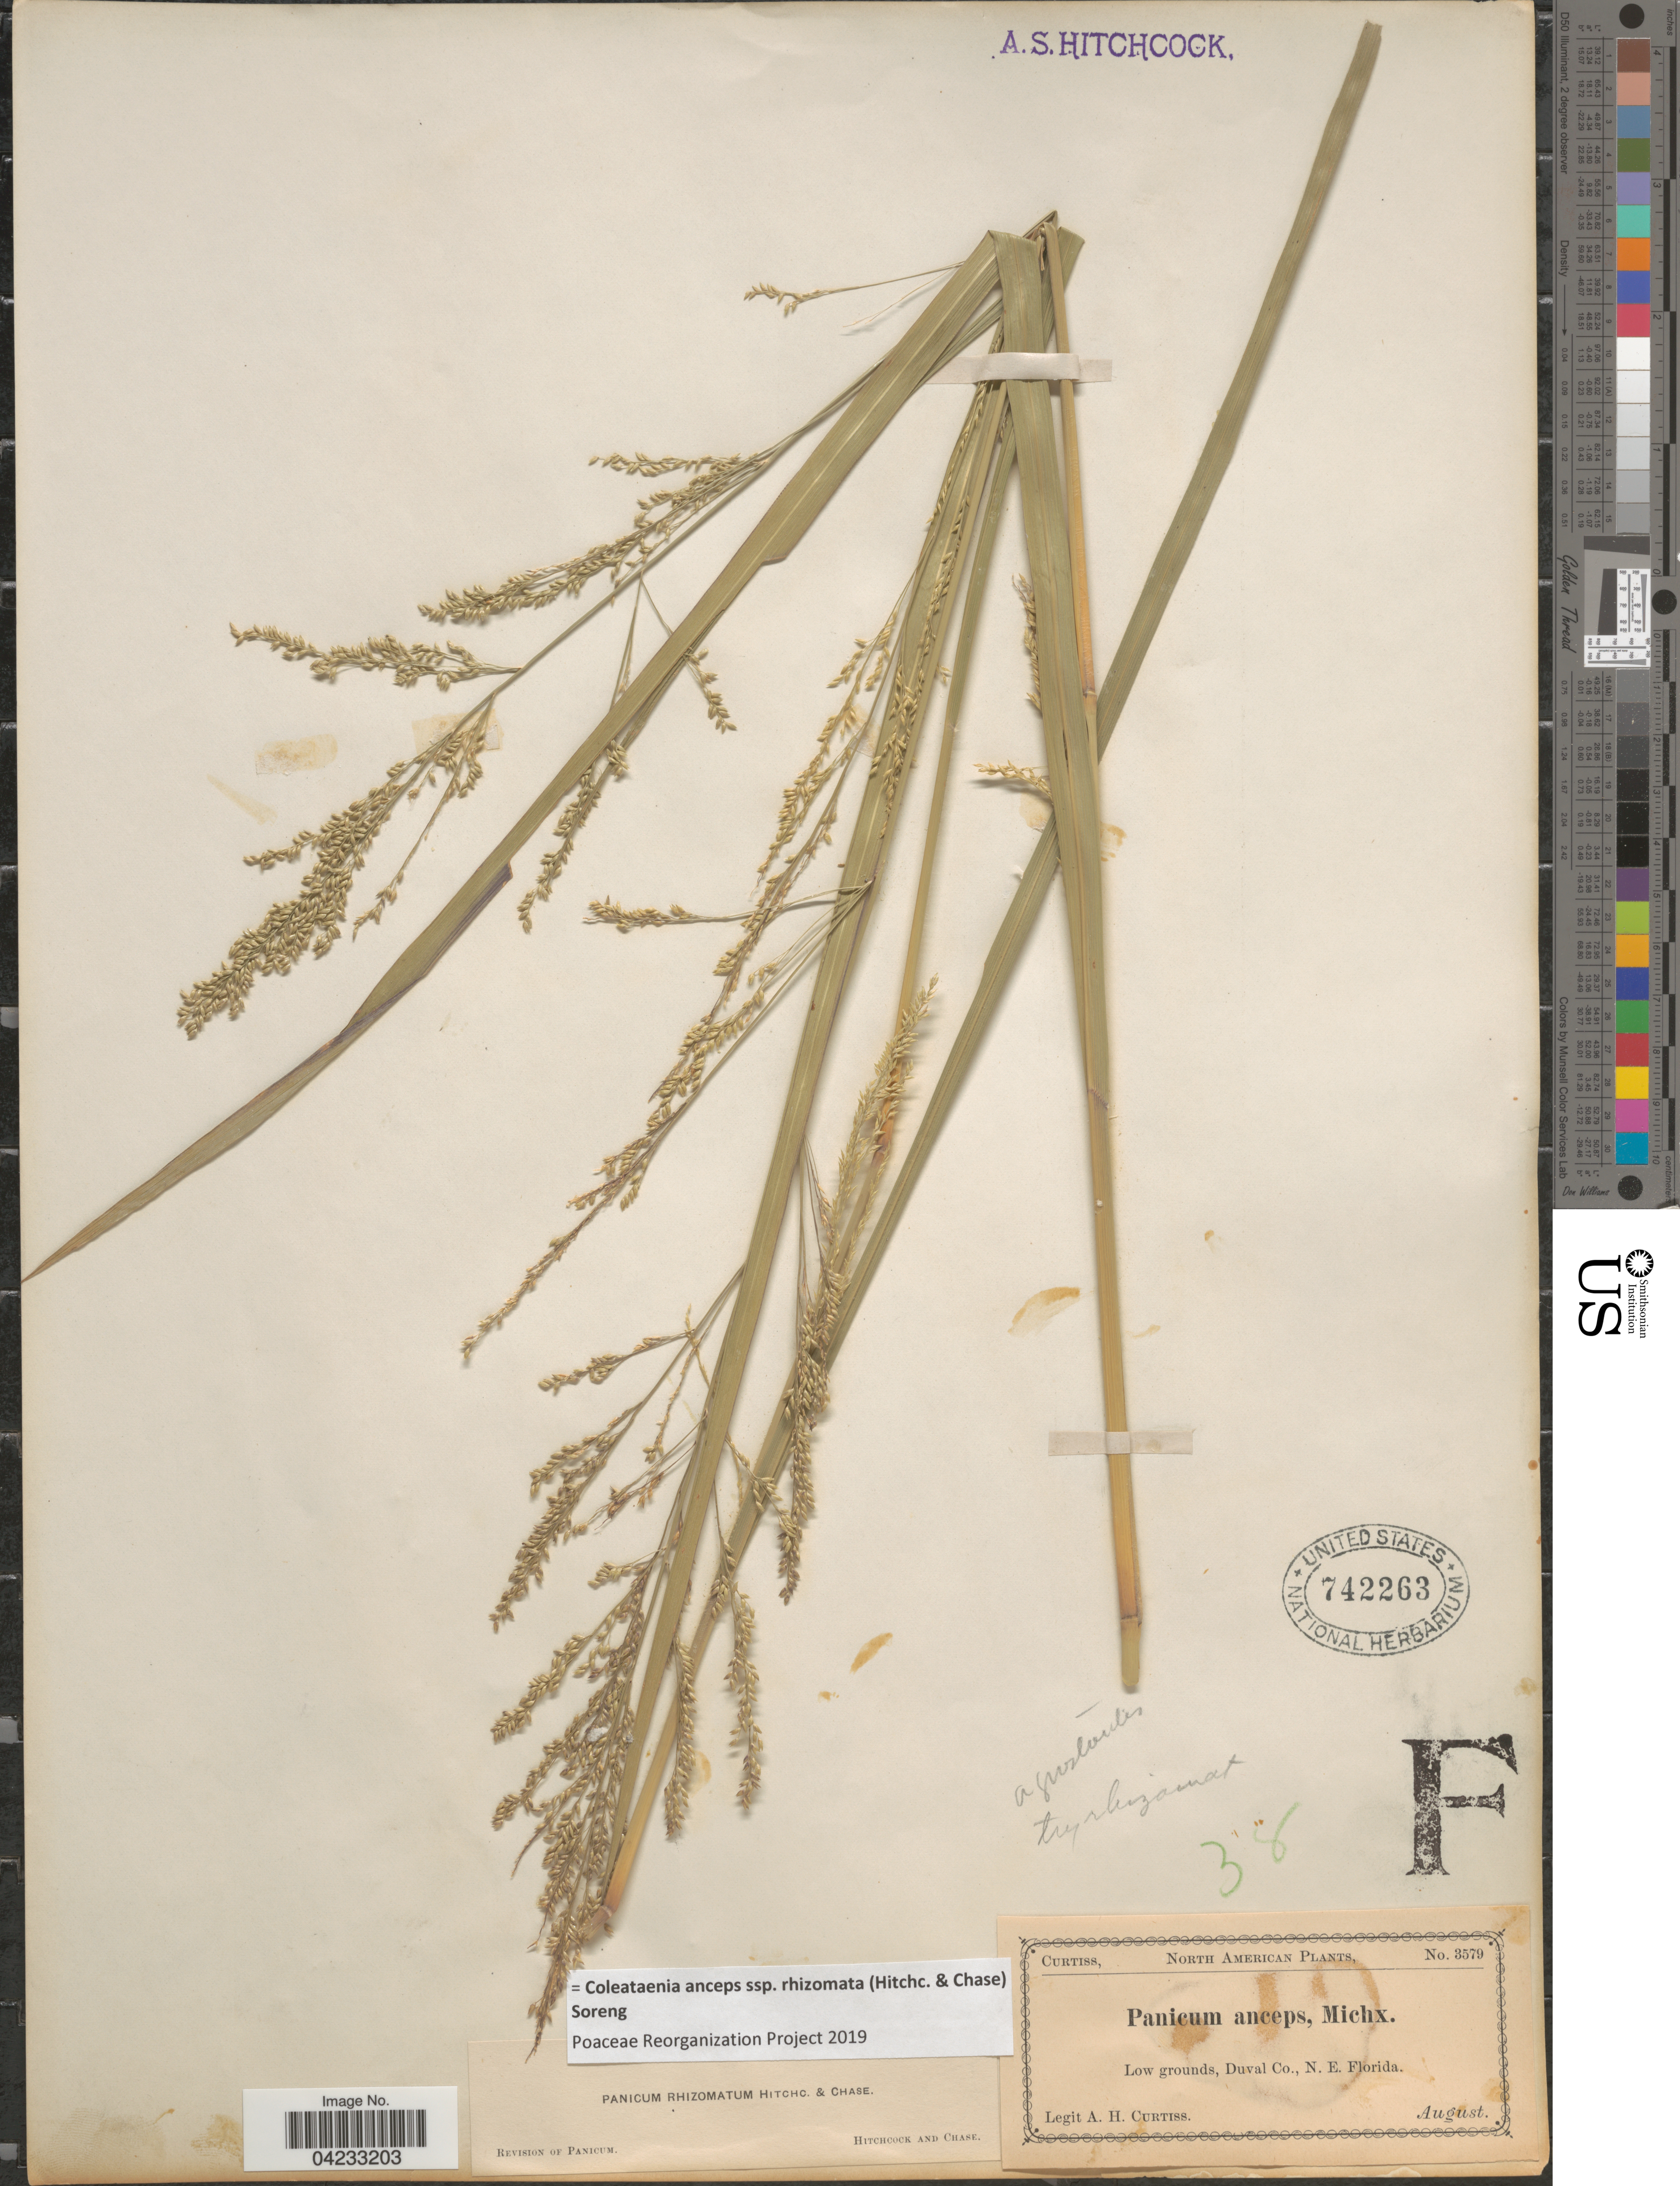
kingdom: Plantae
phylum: Tracheophyta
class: Liliopsida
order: Poales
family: Poaceae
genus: Coleataenia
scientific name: Coleataenia anceps subsp. rhizomata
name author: (Hitchc. & Chase) Soreng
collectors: A. H. Curtiss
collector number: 3579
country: United States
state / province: Florida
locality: Low grounds, Duval Co., N.E. Florida.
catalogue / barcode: US 742263